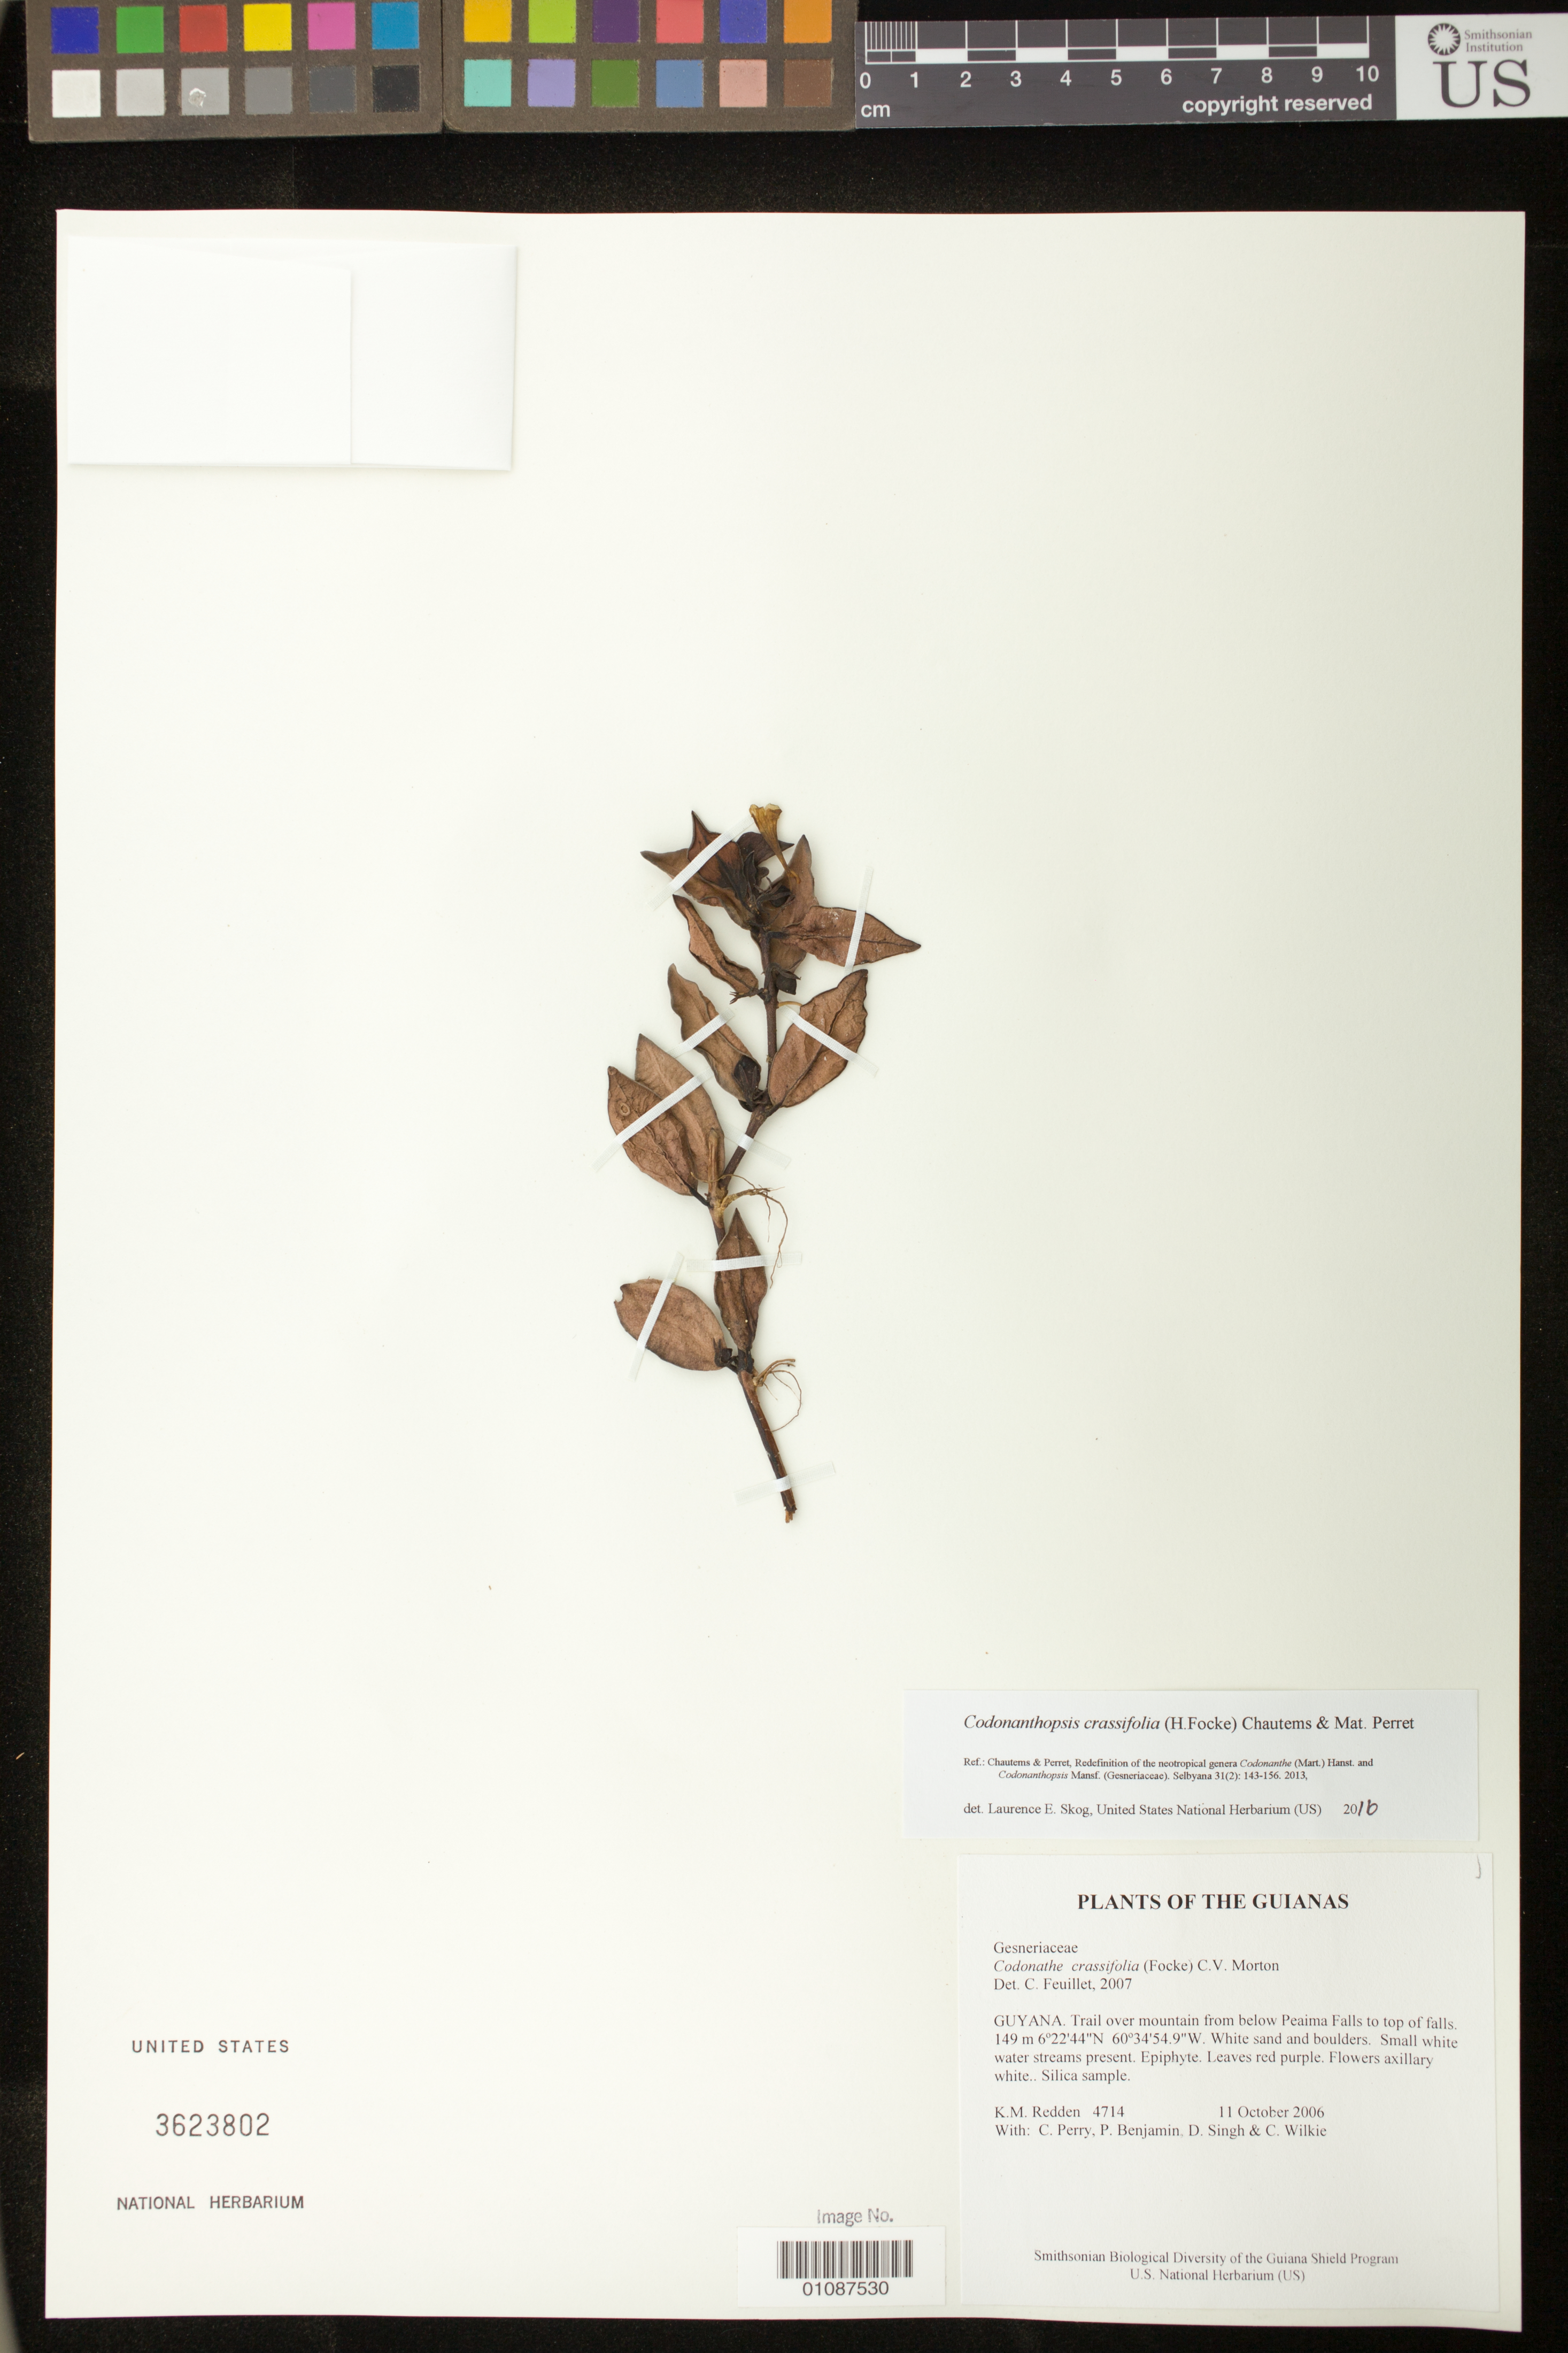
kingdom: Plantae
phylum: Tracheophyta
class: Magnoliopsida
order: Lamiales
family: Gesneriaceae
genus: Codonanthopsis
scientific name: Codonanthopsis crassifolia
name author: (H. Focke) Chautems & Mat.Perret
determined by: Skog, Laurence E.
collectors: K. M. Redden & et al.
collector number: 4714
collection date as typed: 11 Oct 2006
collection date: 2006-10-11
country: Guyana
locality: Trail over mountain from below Peaima Falls to top of falls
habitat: White sand and boulders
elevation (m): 149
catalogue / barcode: US 3623802